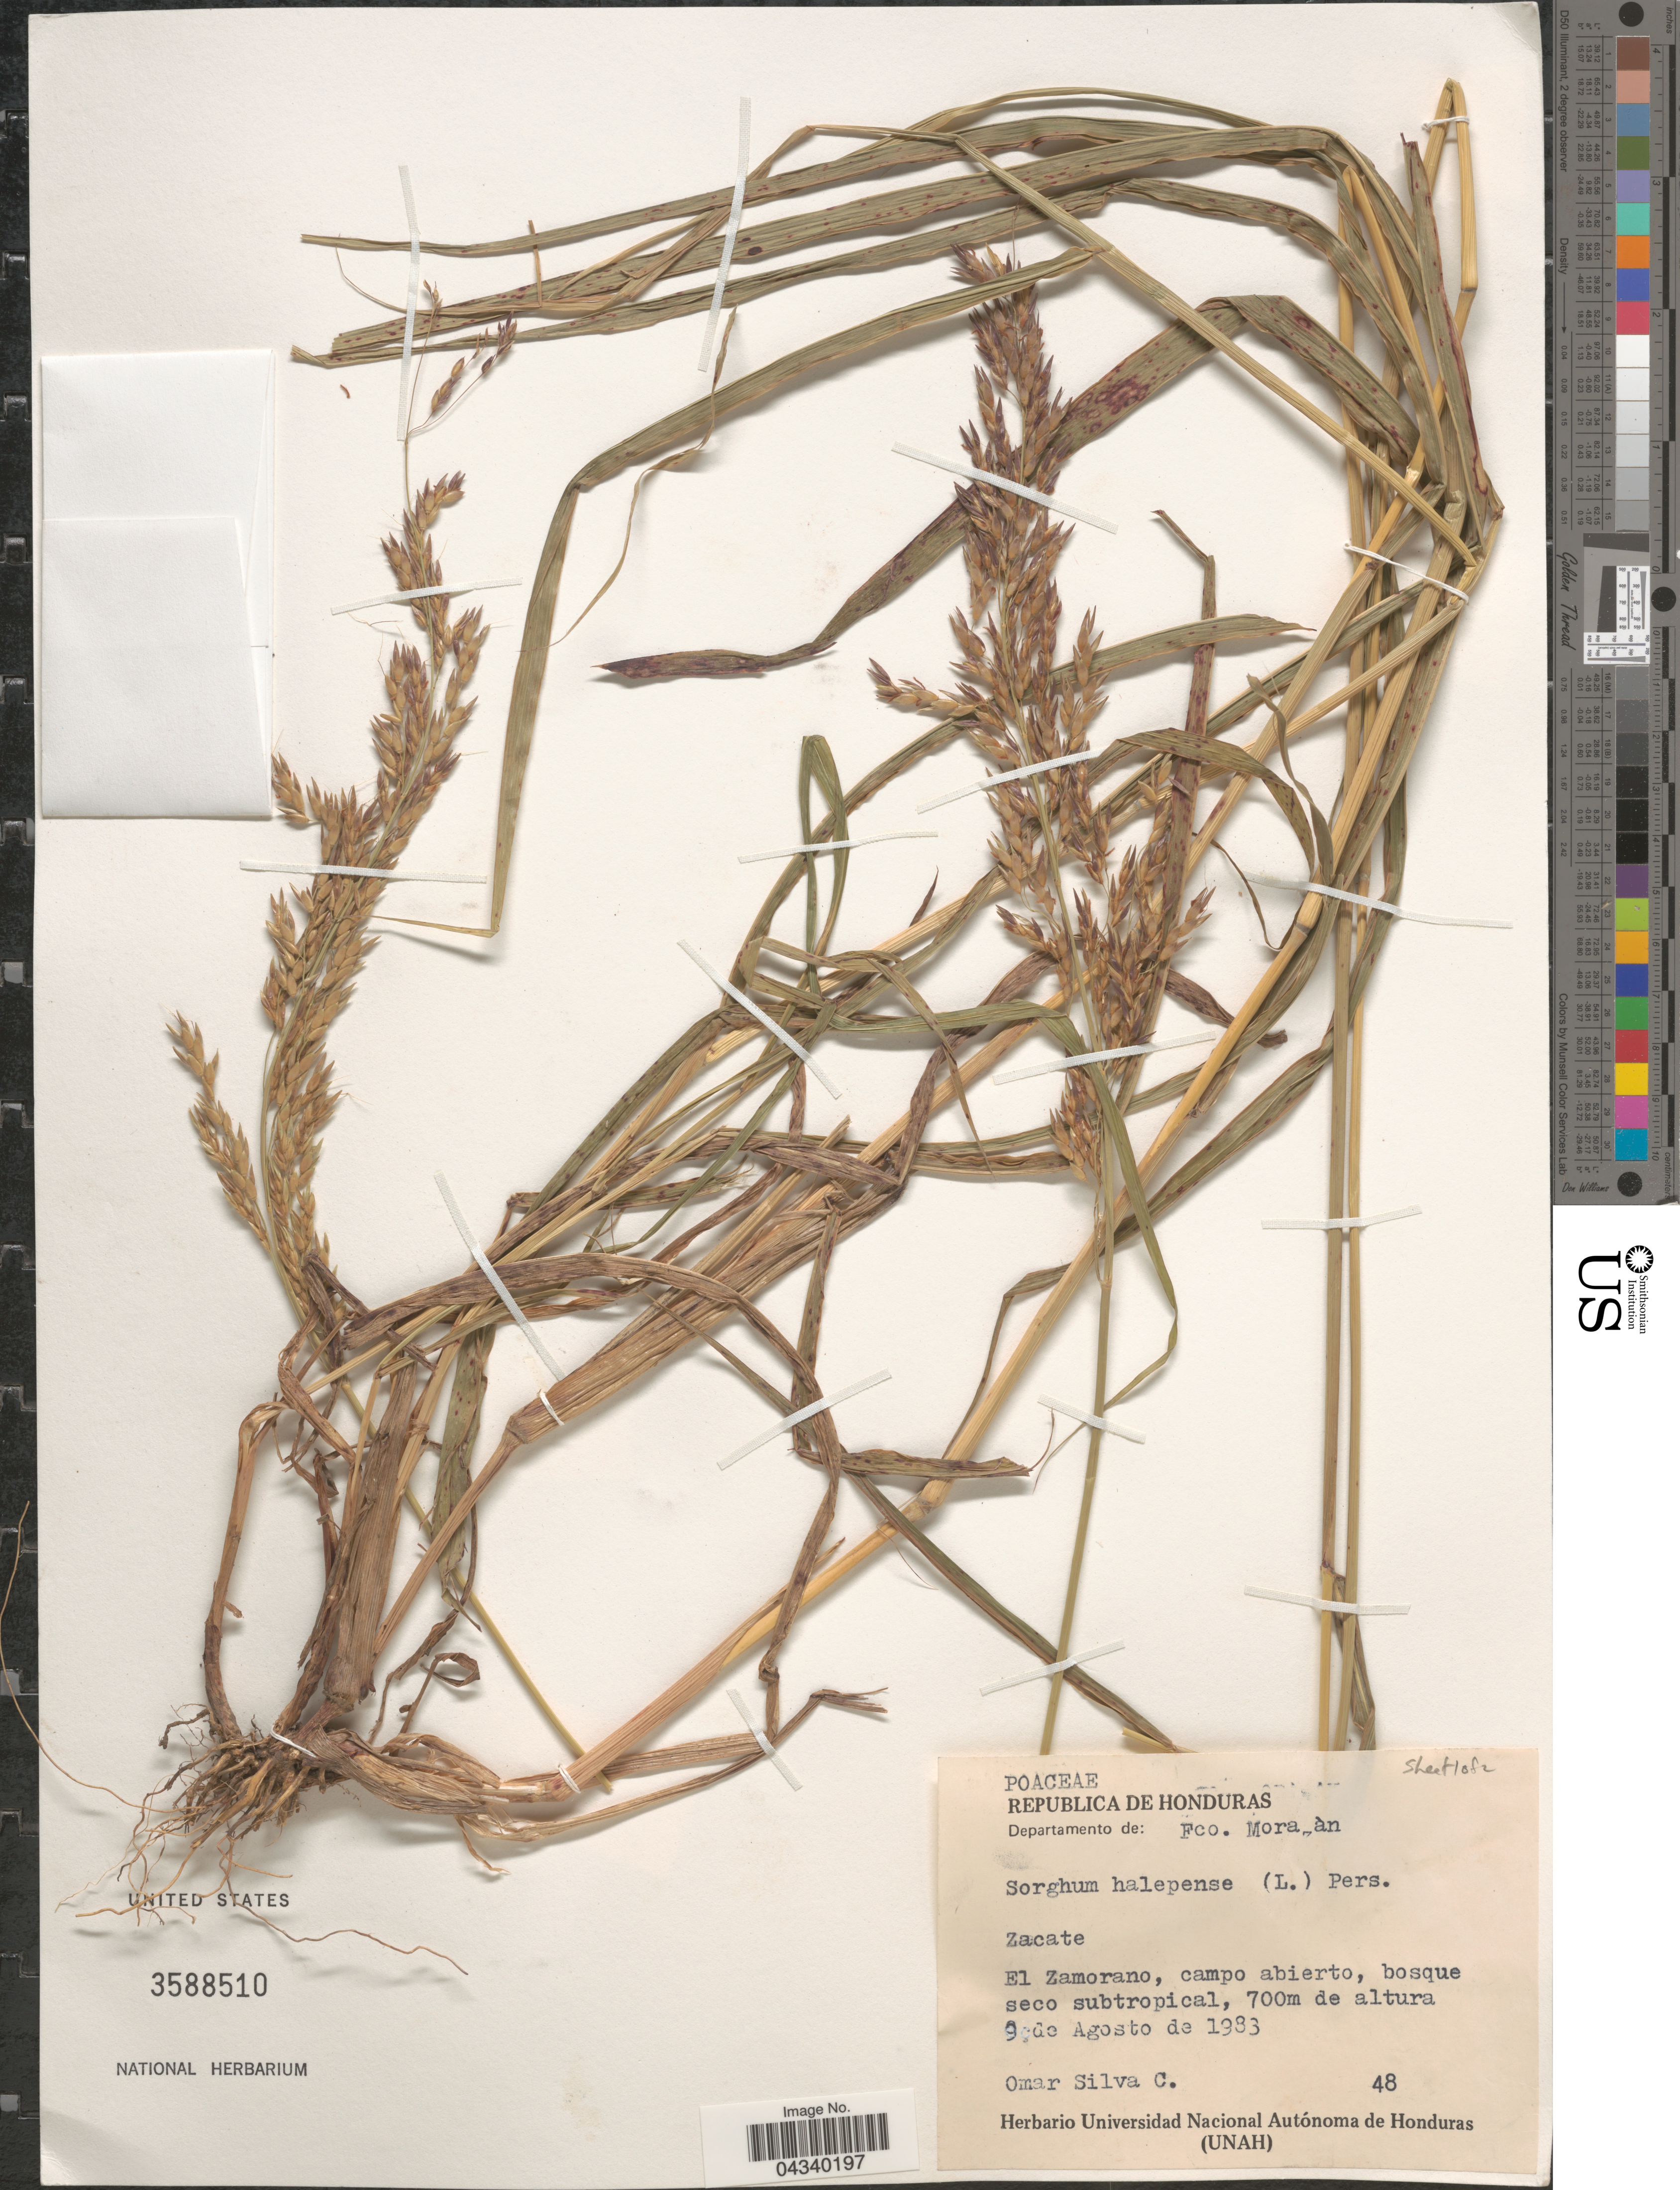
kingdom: Plantae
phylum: Tracheophyta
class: Liliopsida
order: Poales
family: Poaceae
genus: Sorghum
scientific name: Sorghum halepense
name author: (L.) Pers.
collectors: O. Silva C.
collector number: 48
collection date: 1983-08-09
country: Honduras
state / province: Fco. Morazán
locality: Departamento de: Fco. Morazán. Zacate. El Zamorano, campo abierto, bosque seco subtropical.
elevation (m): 700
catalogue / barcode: US 3588510